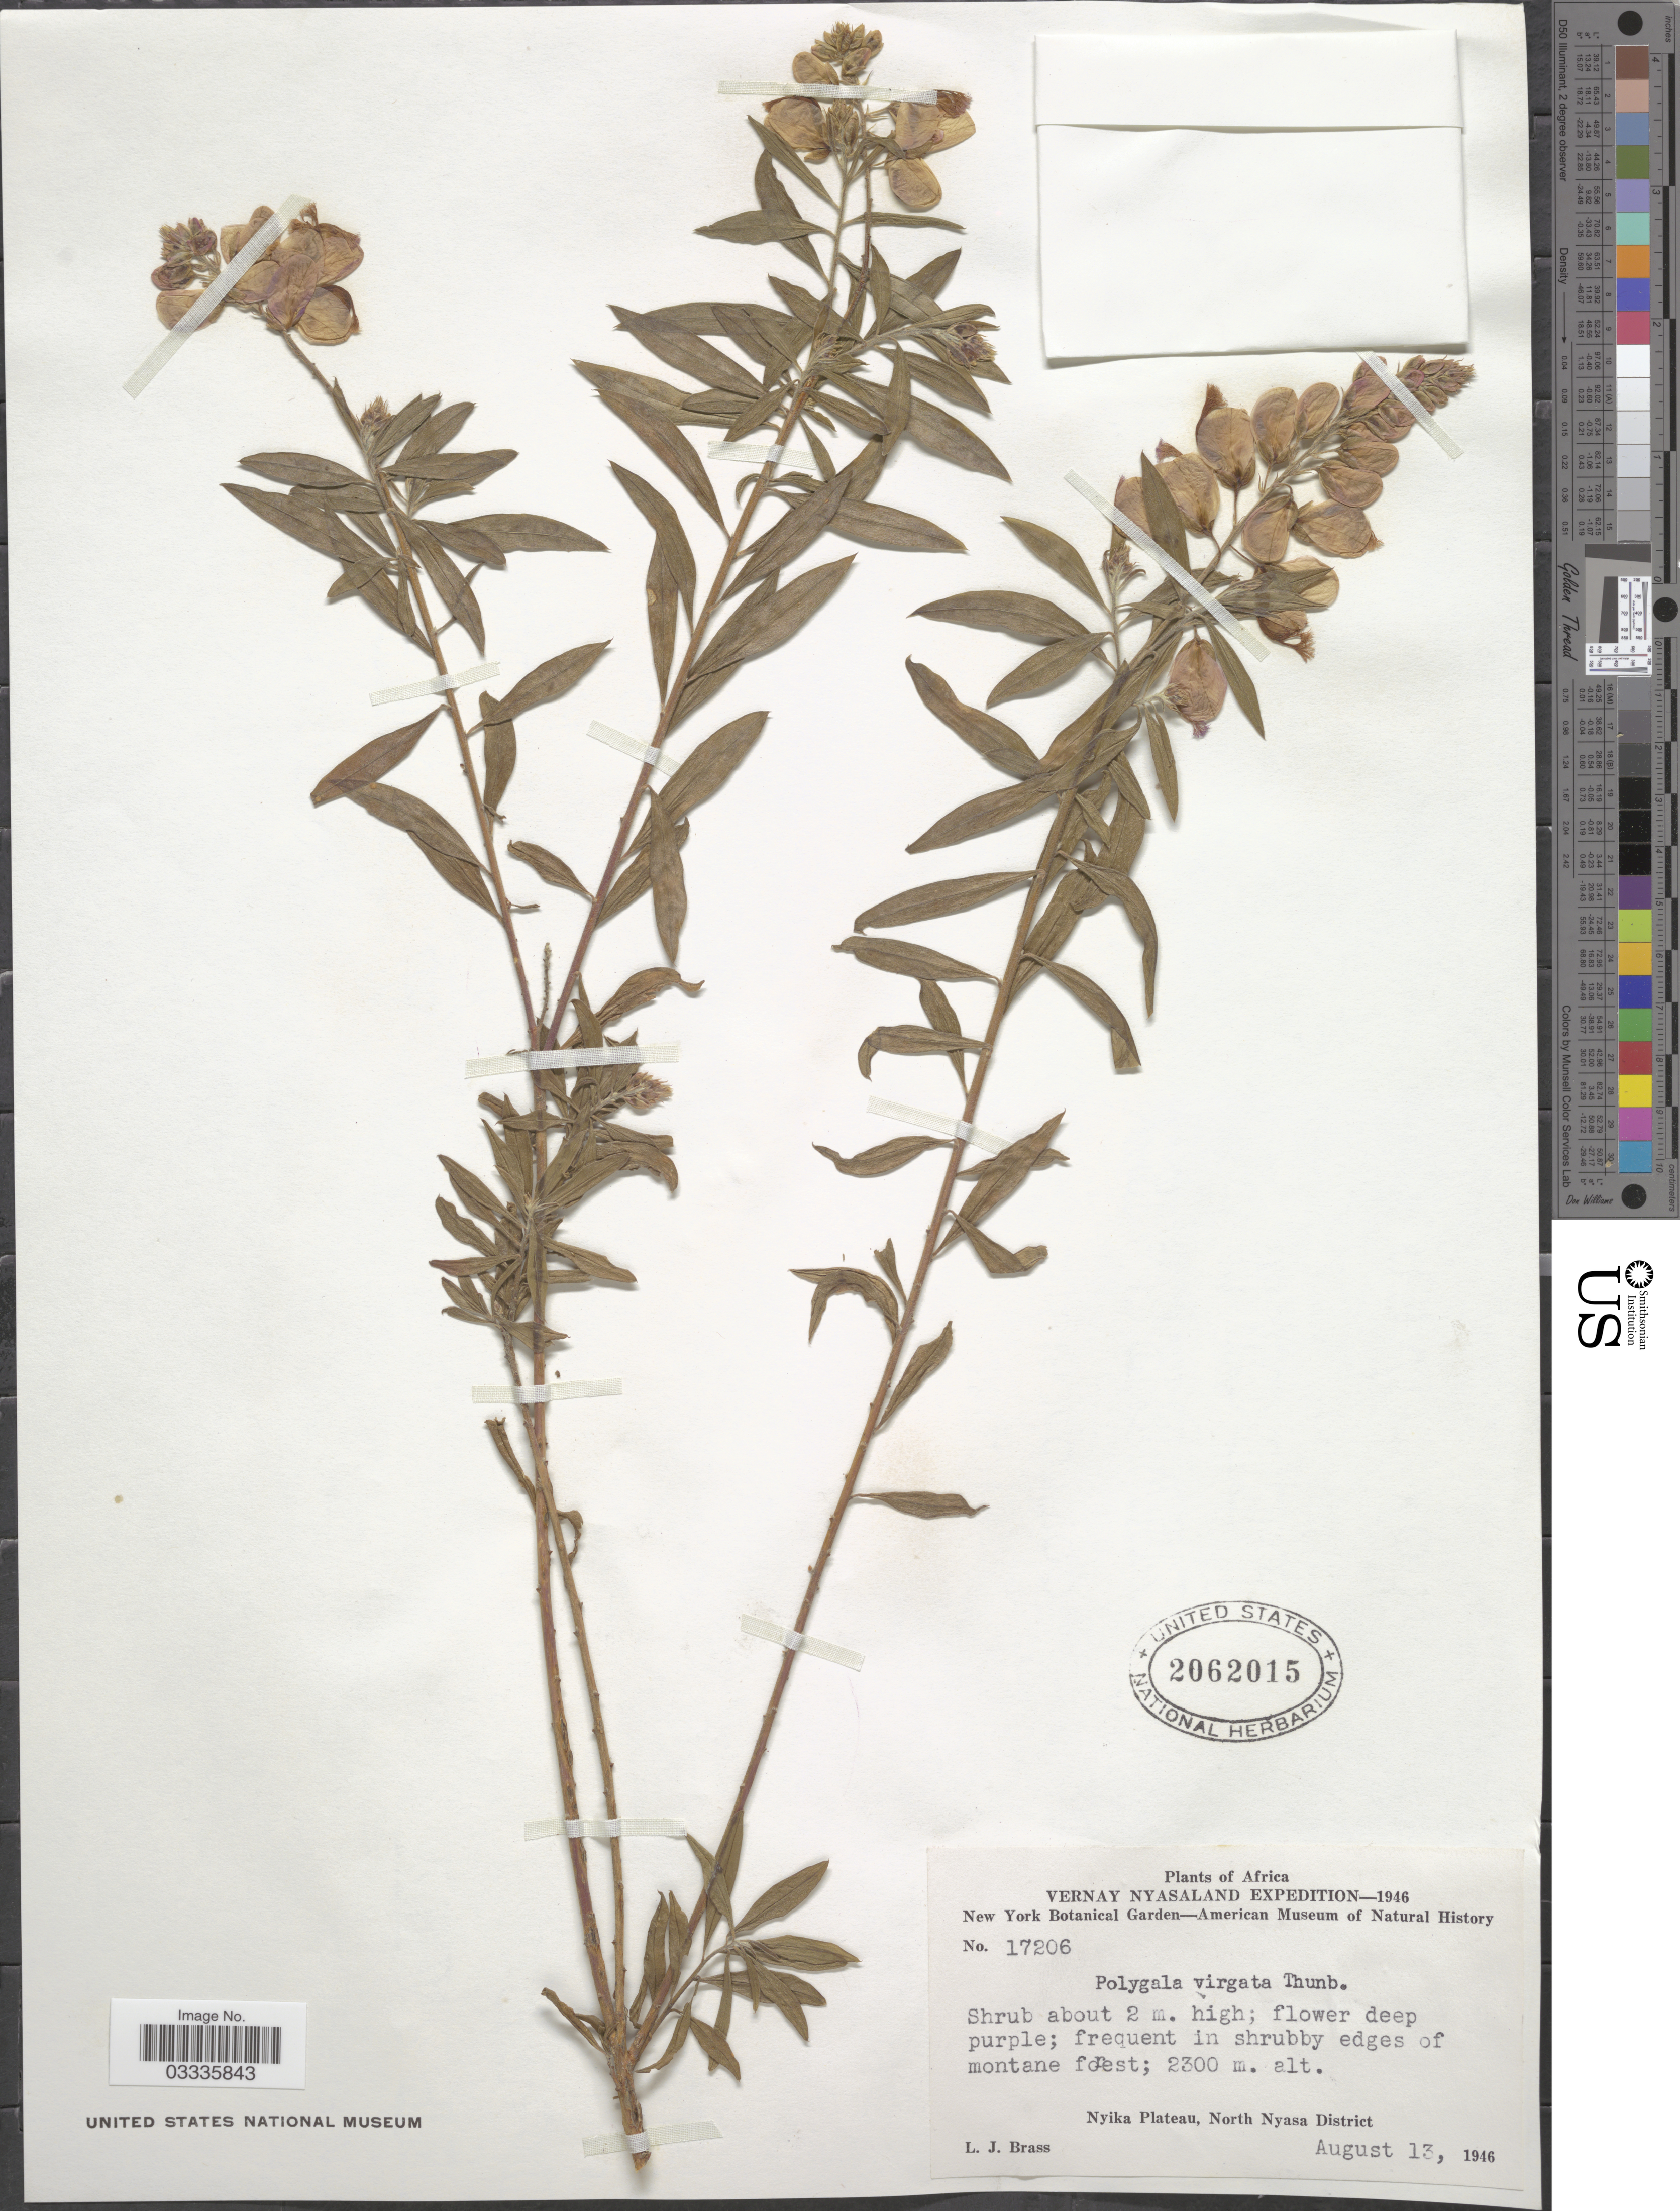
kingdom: Plantae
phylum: Tracheophyta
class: Magnoliopsida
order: Fabales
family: Polygalaceae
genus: Polygala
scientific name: Polygala virgata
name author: Thunb.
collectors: L. J. Brass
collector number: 17206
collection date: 1946-08-13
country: Malawi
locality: Vernay Nyasaland. Nyika Plateau, North Nyasa District.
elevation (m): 2300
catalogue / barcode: US 2062015